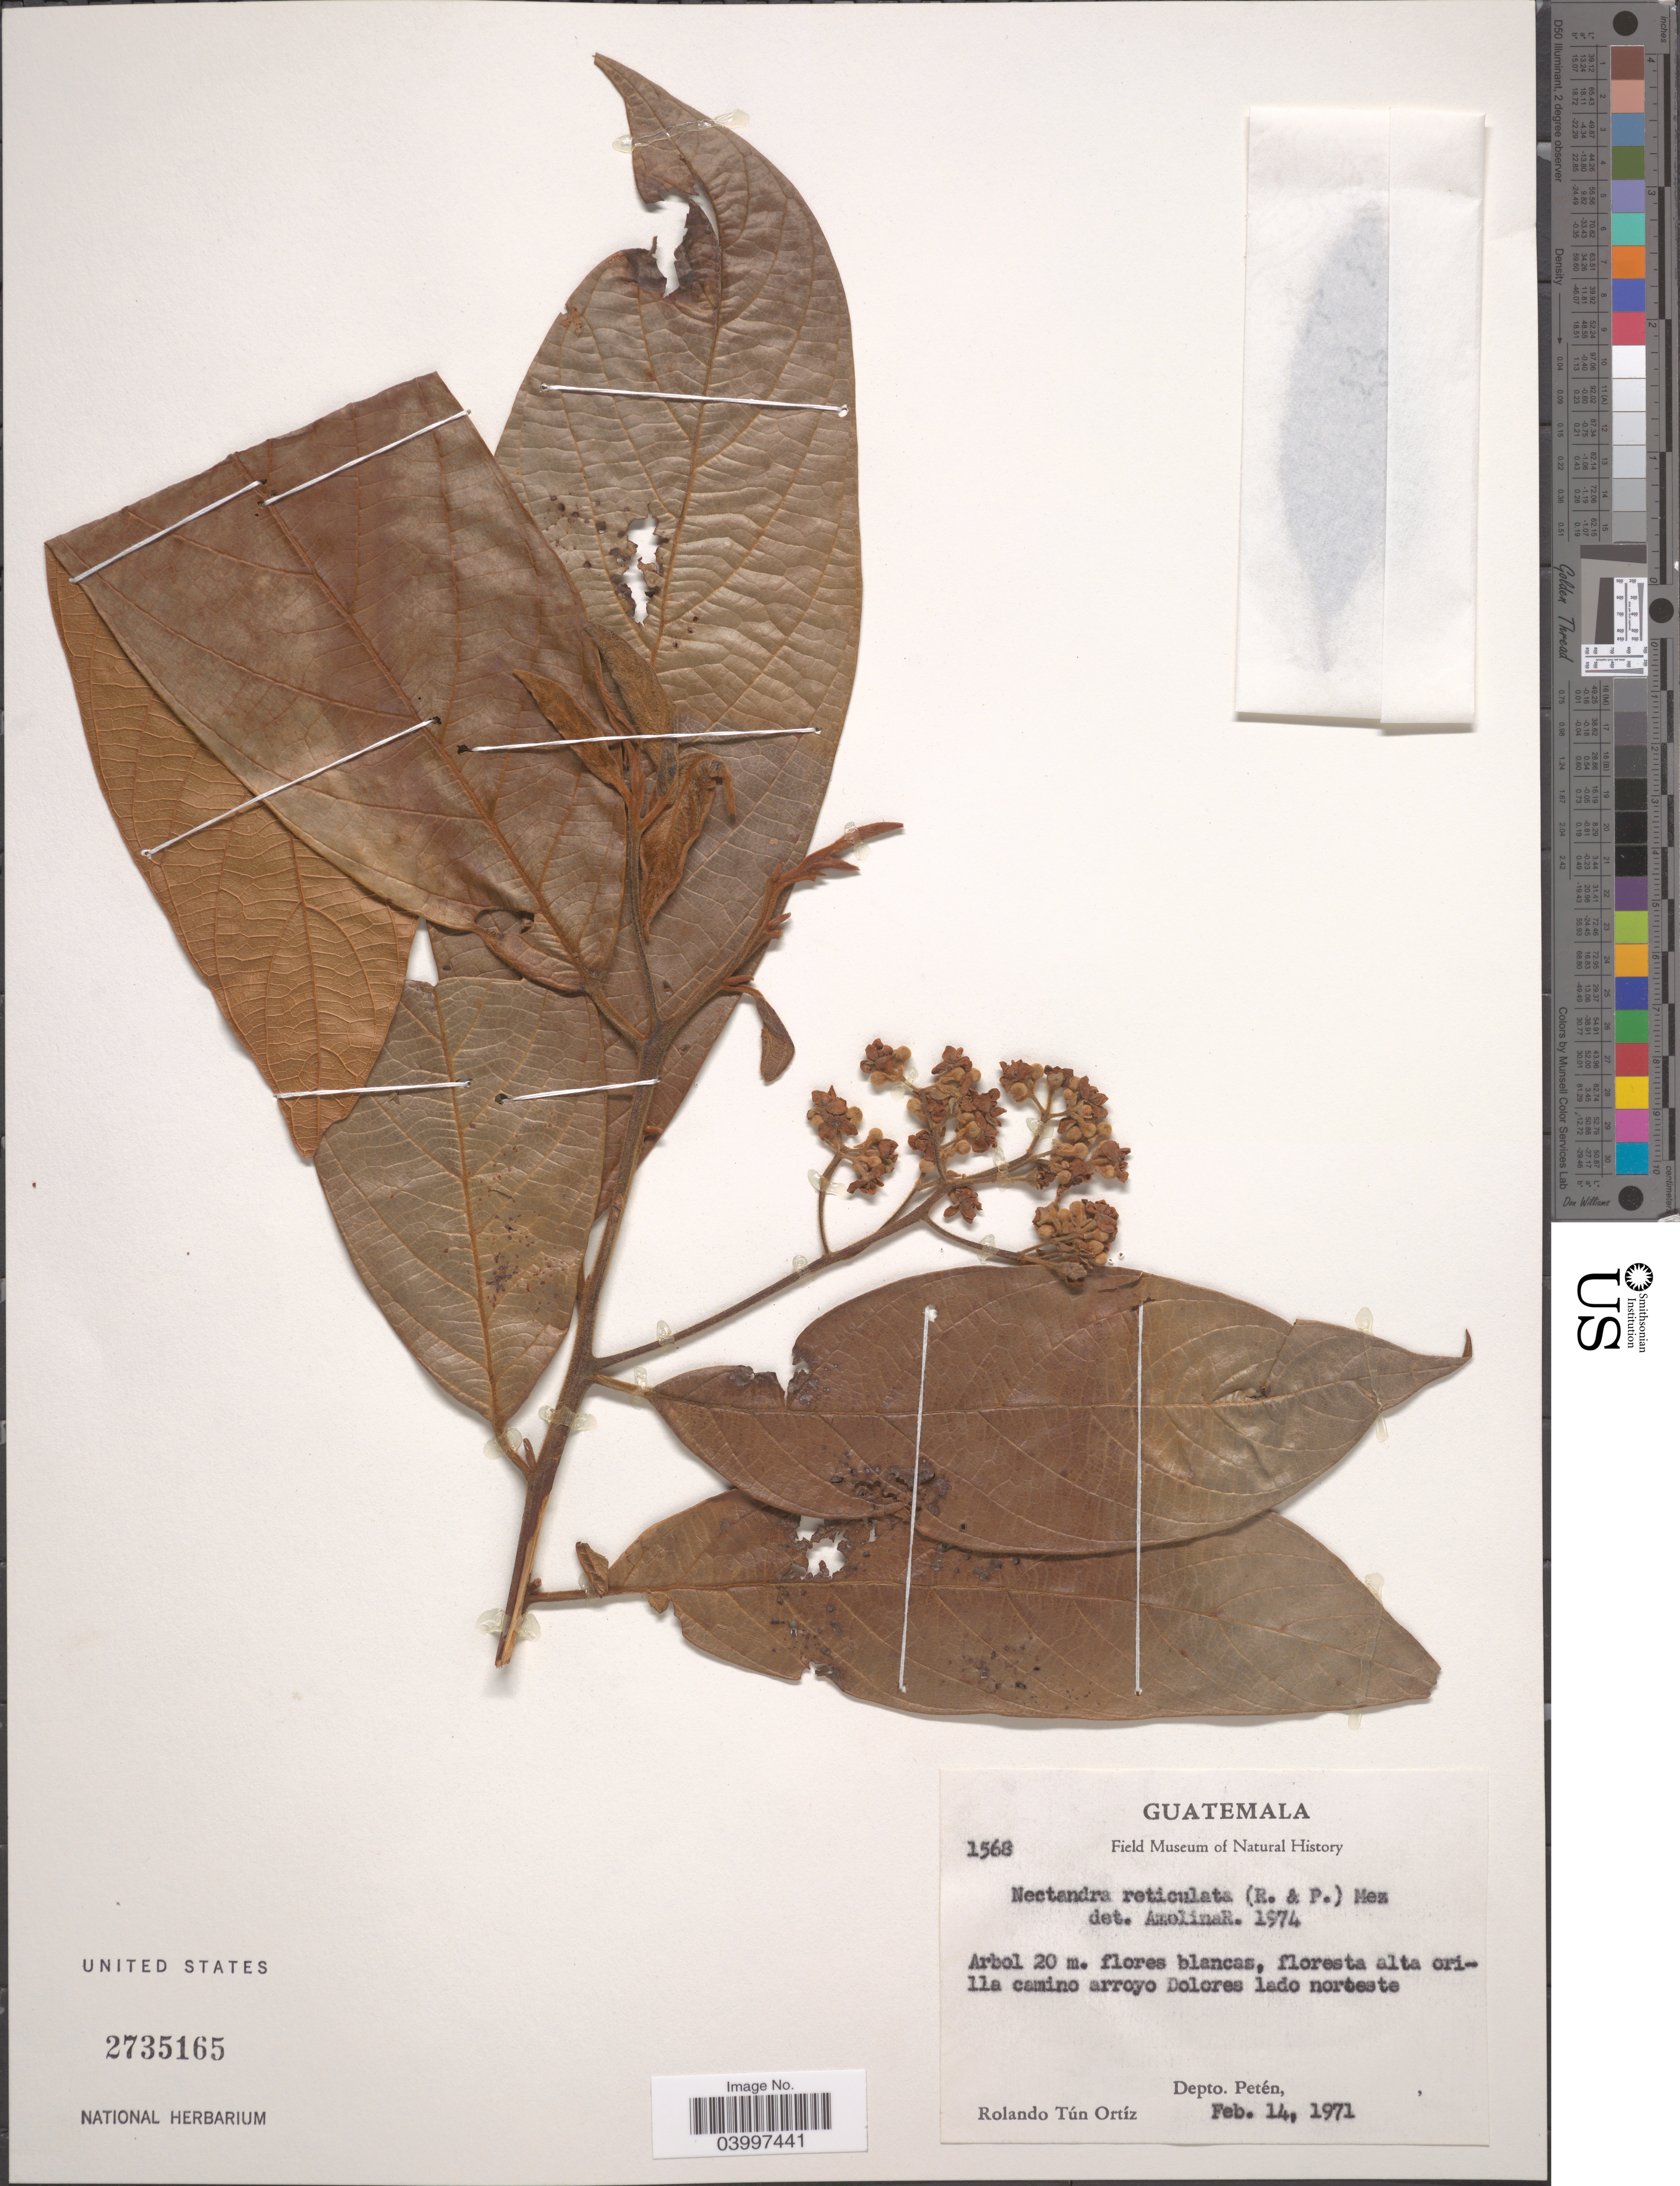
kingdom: Plantae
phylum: Tracheophyta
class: Magnoliopsida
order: Laurales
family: Lauraceae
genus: Nectandra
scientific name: Nectandra reticulata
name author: (Ruiz & Pav.) Mez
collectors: R. Ortiz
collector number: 1568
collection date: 1971-02-14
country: Guatemala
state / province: El Peten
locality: Floresta alta orilla camino arroyo Dolores lado noreste. Depto. Petén.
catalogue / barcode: US 2735165